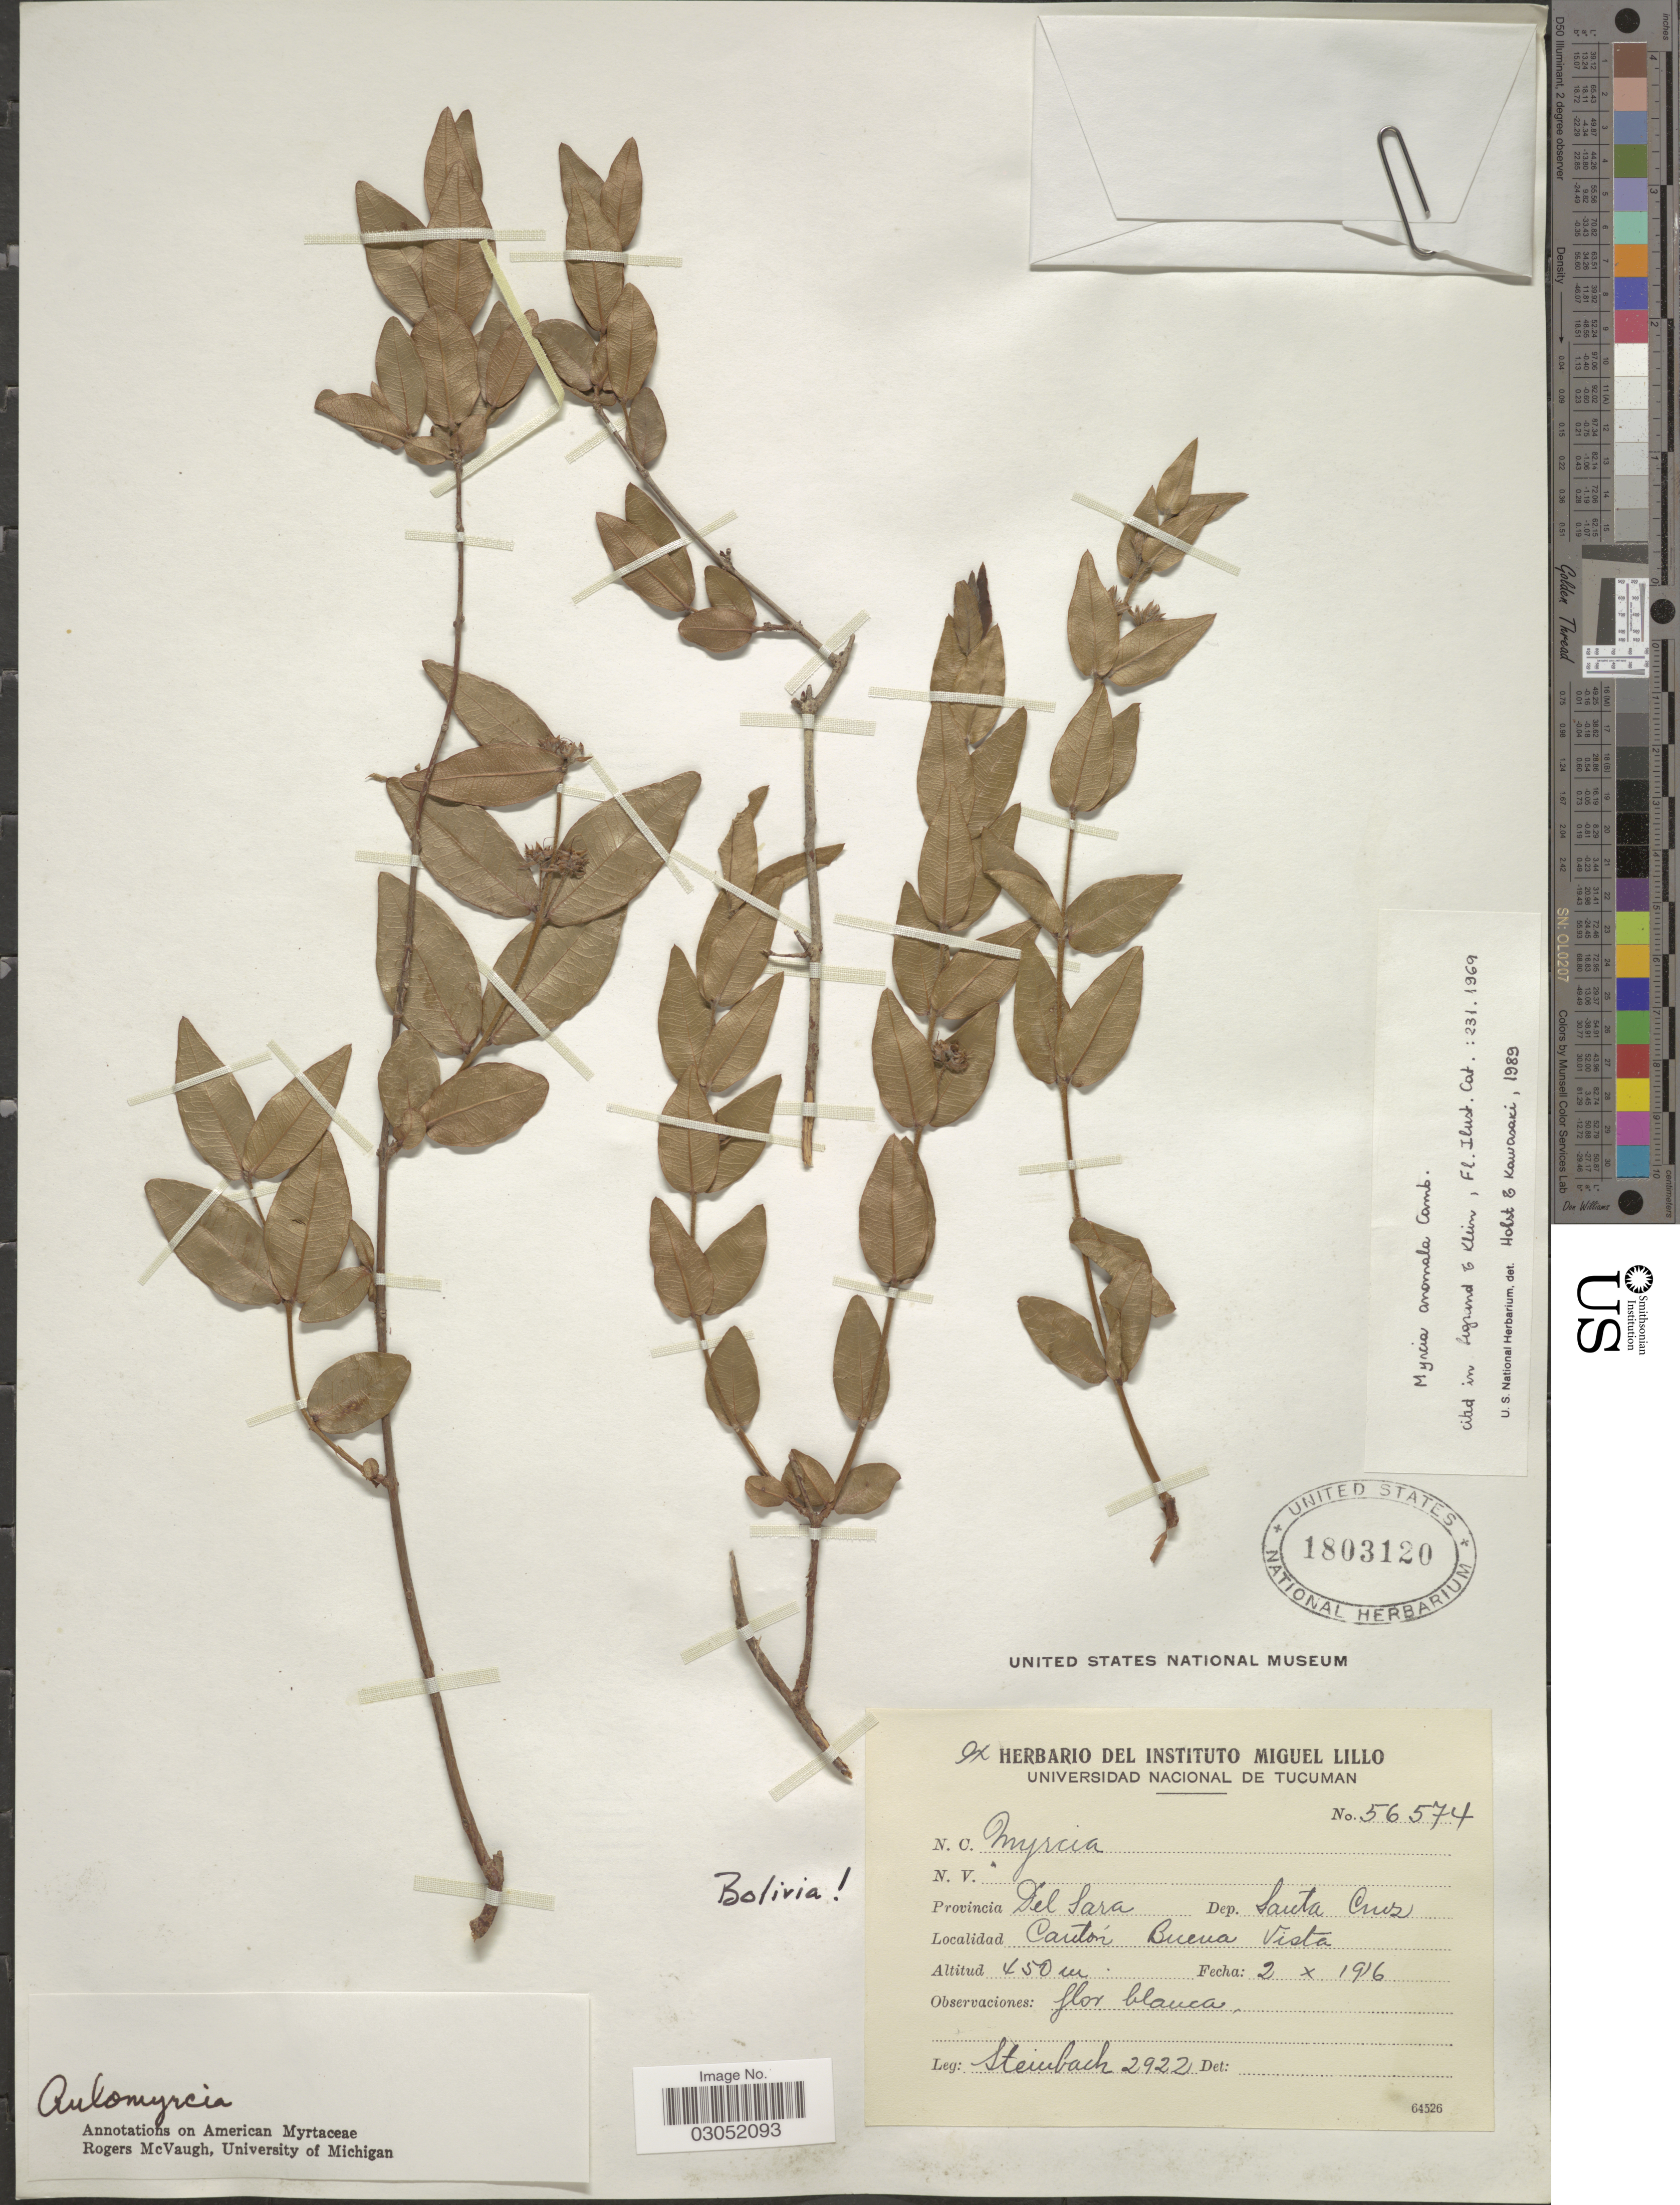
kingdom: Plantae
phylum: Tracheophyta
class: Magnoliopsida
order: Myrtales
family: Myrtaceae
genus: Myrcia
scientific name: Myrcia anomala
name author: Cambess.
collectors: Steinbach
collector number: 2922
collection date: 1916-10-02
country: Bolivia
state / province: Santa Cruz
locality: Provincia Del Sara. Dep. Santa Cruz. Cantón Buena Vista.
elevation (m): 450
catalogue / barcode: US 1803120